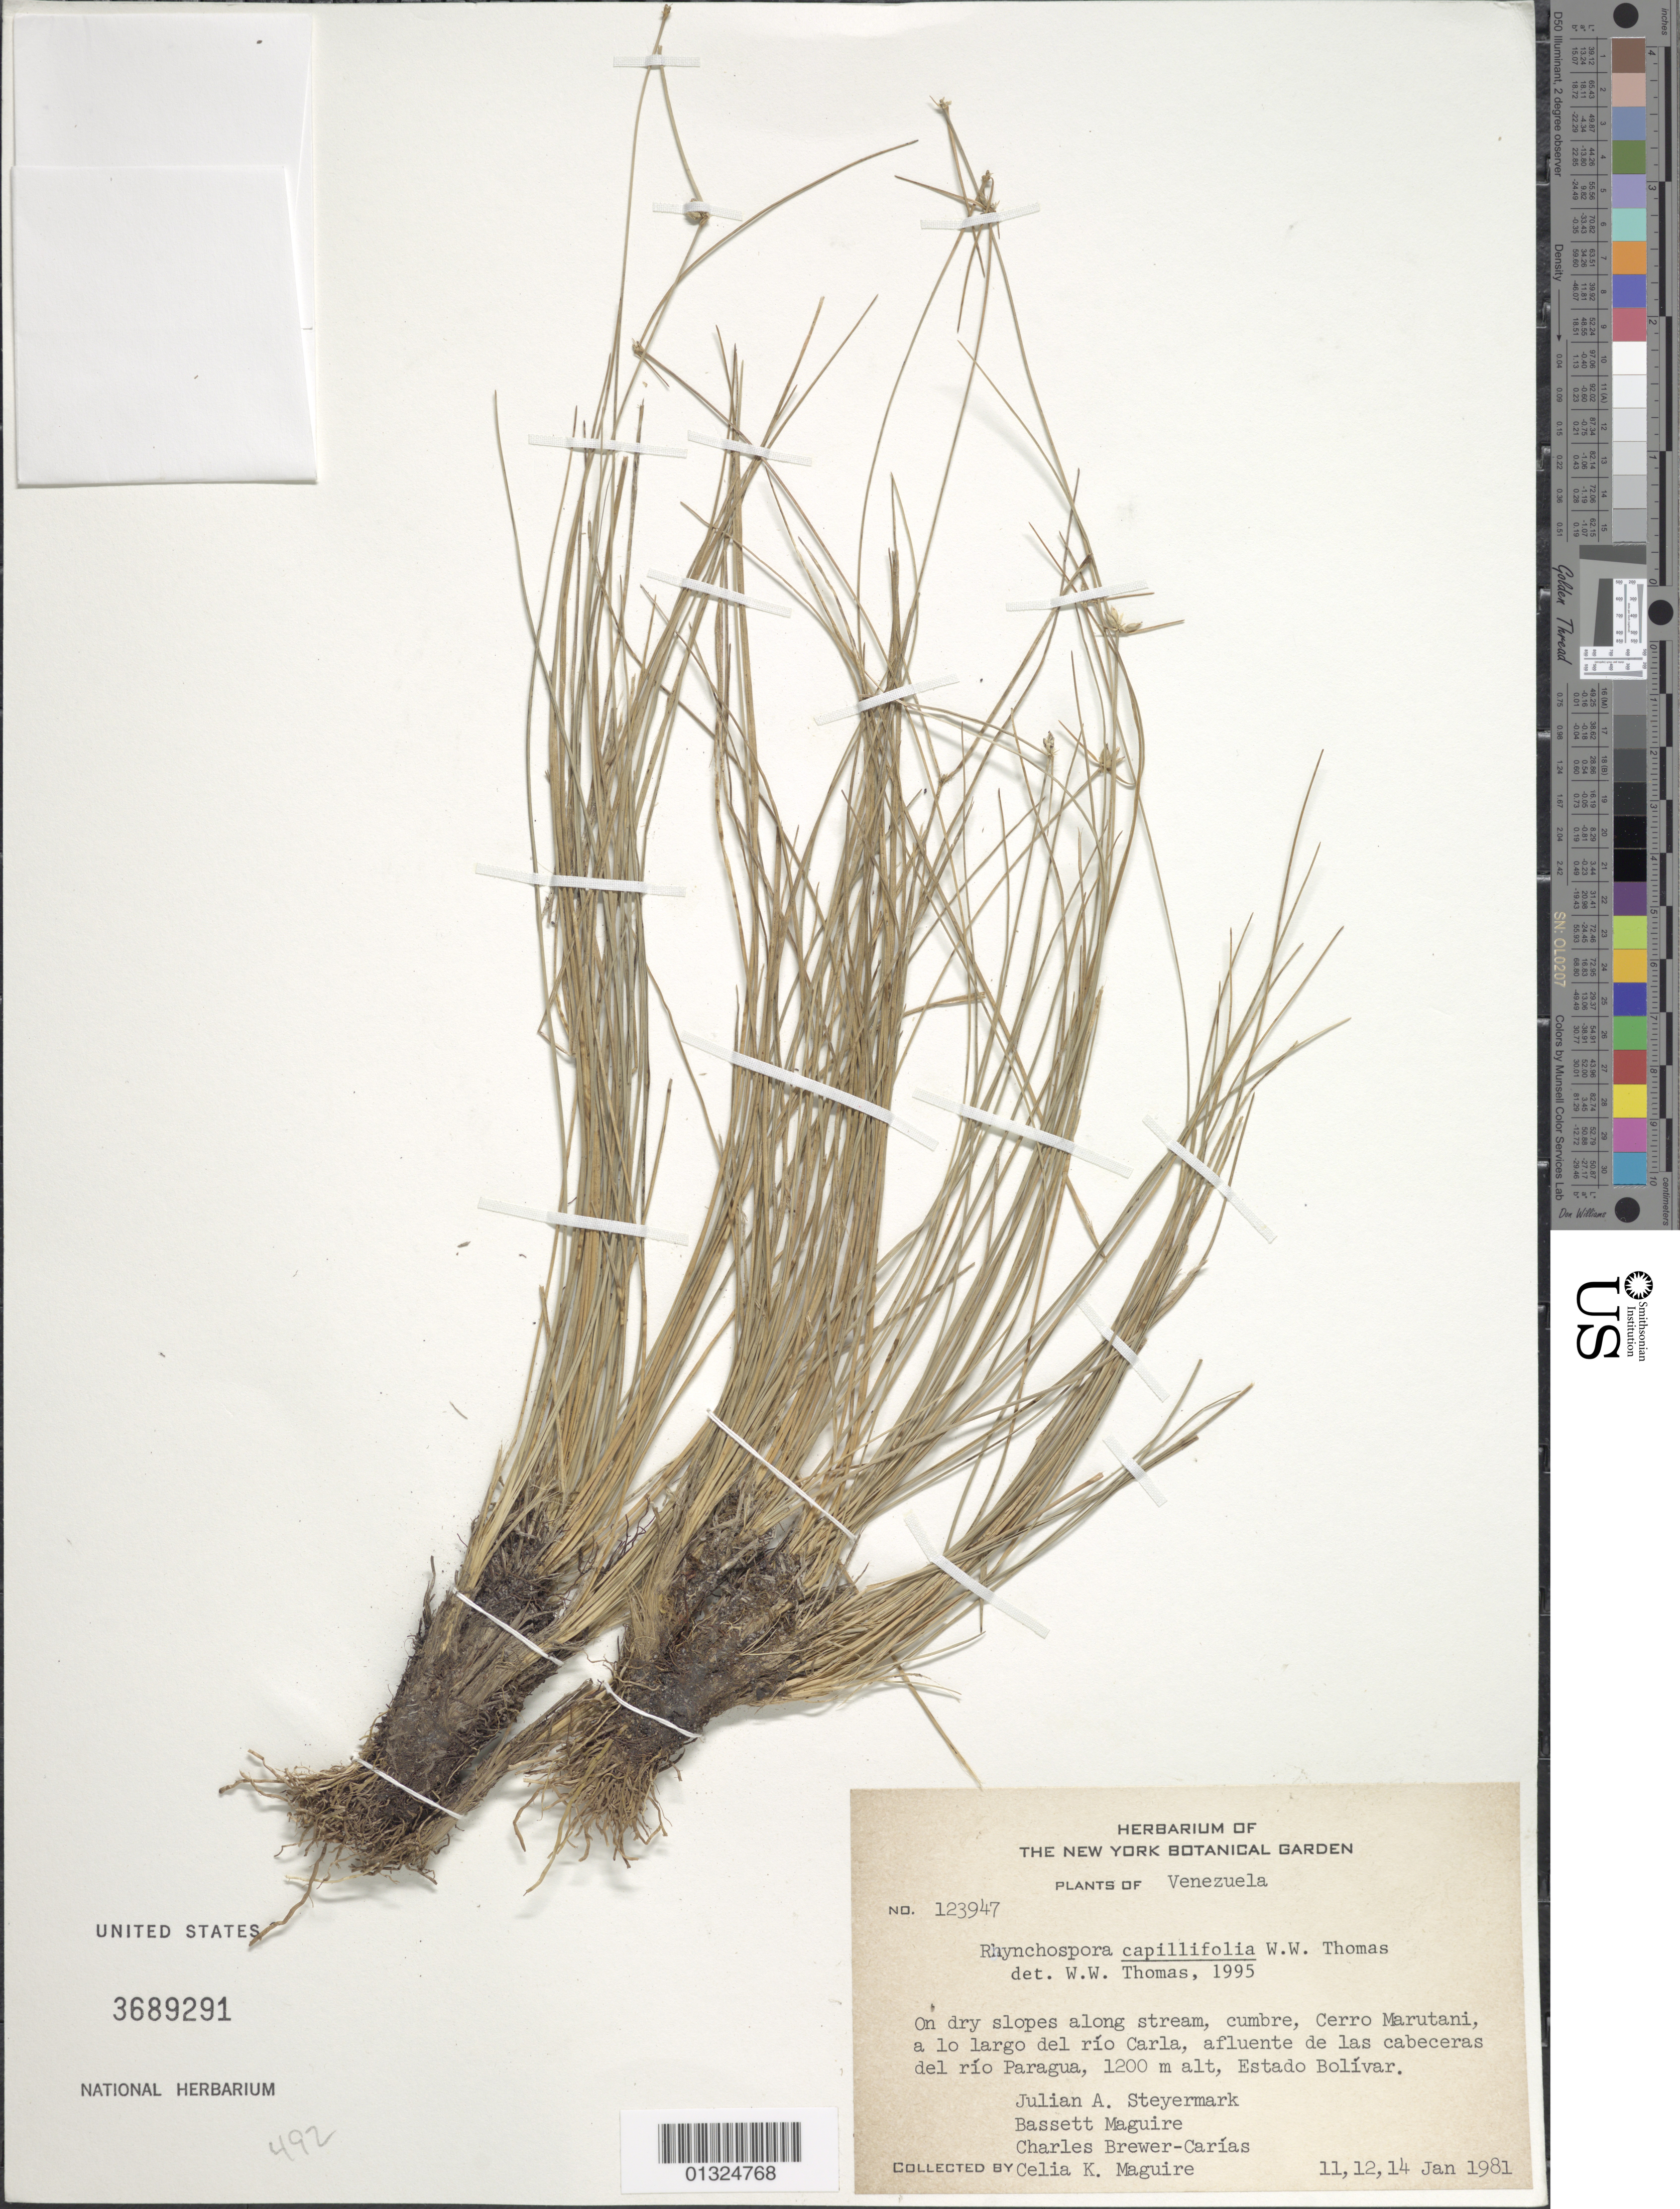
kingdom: Plantae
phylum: Tracheophyta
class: Liliopsida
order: Poales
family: Cyperaceae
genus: Rhynchospora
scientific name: Rhynchospora rigidifolia subsp. capillacea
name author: T. Koyama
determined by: Strong, Mark T., (BOT), Smithsonian Institution - National Museum of Natural History (UNITED STATES)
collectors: J. Steyermark, B. Maguire Jr., C. Brewer-Carias, C. K. Maguire & G. Carreño Espinosa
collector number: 123947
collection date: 1981-01-11/1981-01-14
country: Venezuela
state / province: Bolívar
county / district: Heres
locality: Cerro Marutani, Cumbre, afloramiento de piedra arenisca en la altiplanicie a lo largo del rio Carla, afluente de las cabeceras del rio Paragua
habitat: On dry slopes along stream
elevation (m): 1200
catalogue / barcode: US 3689291